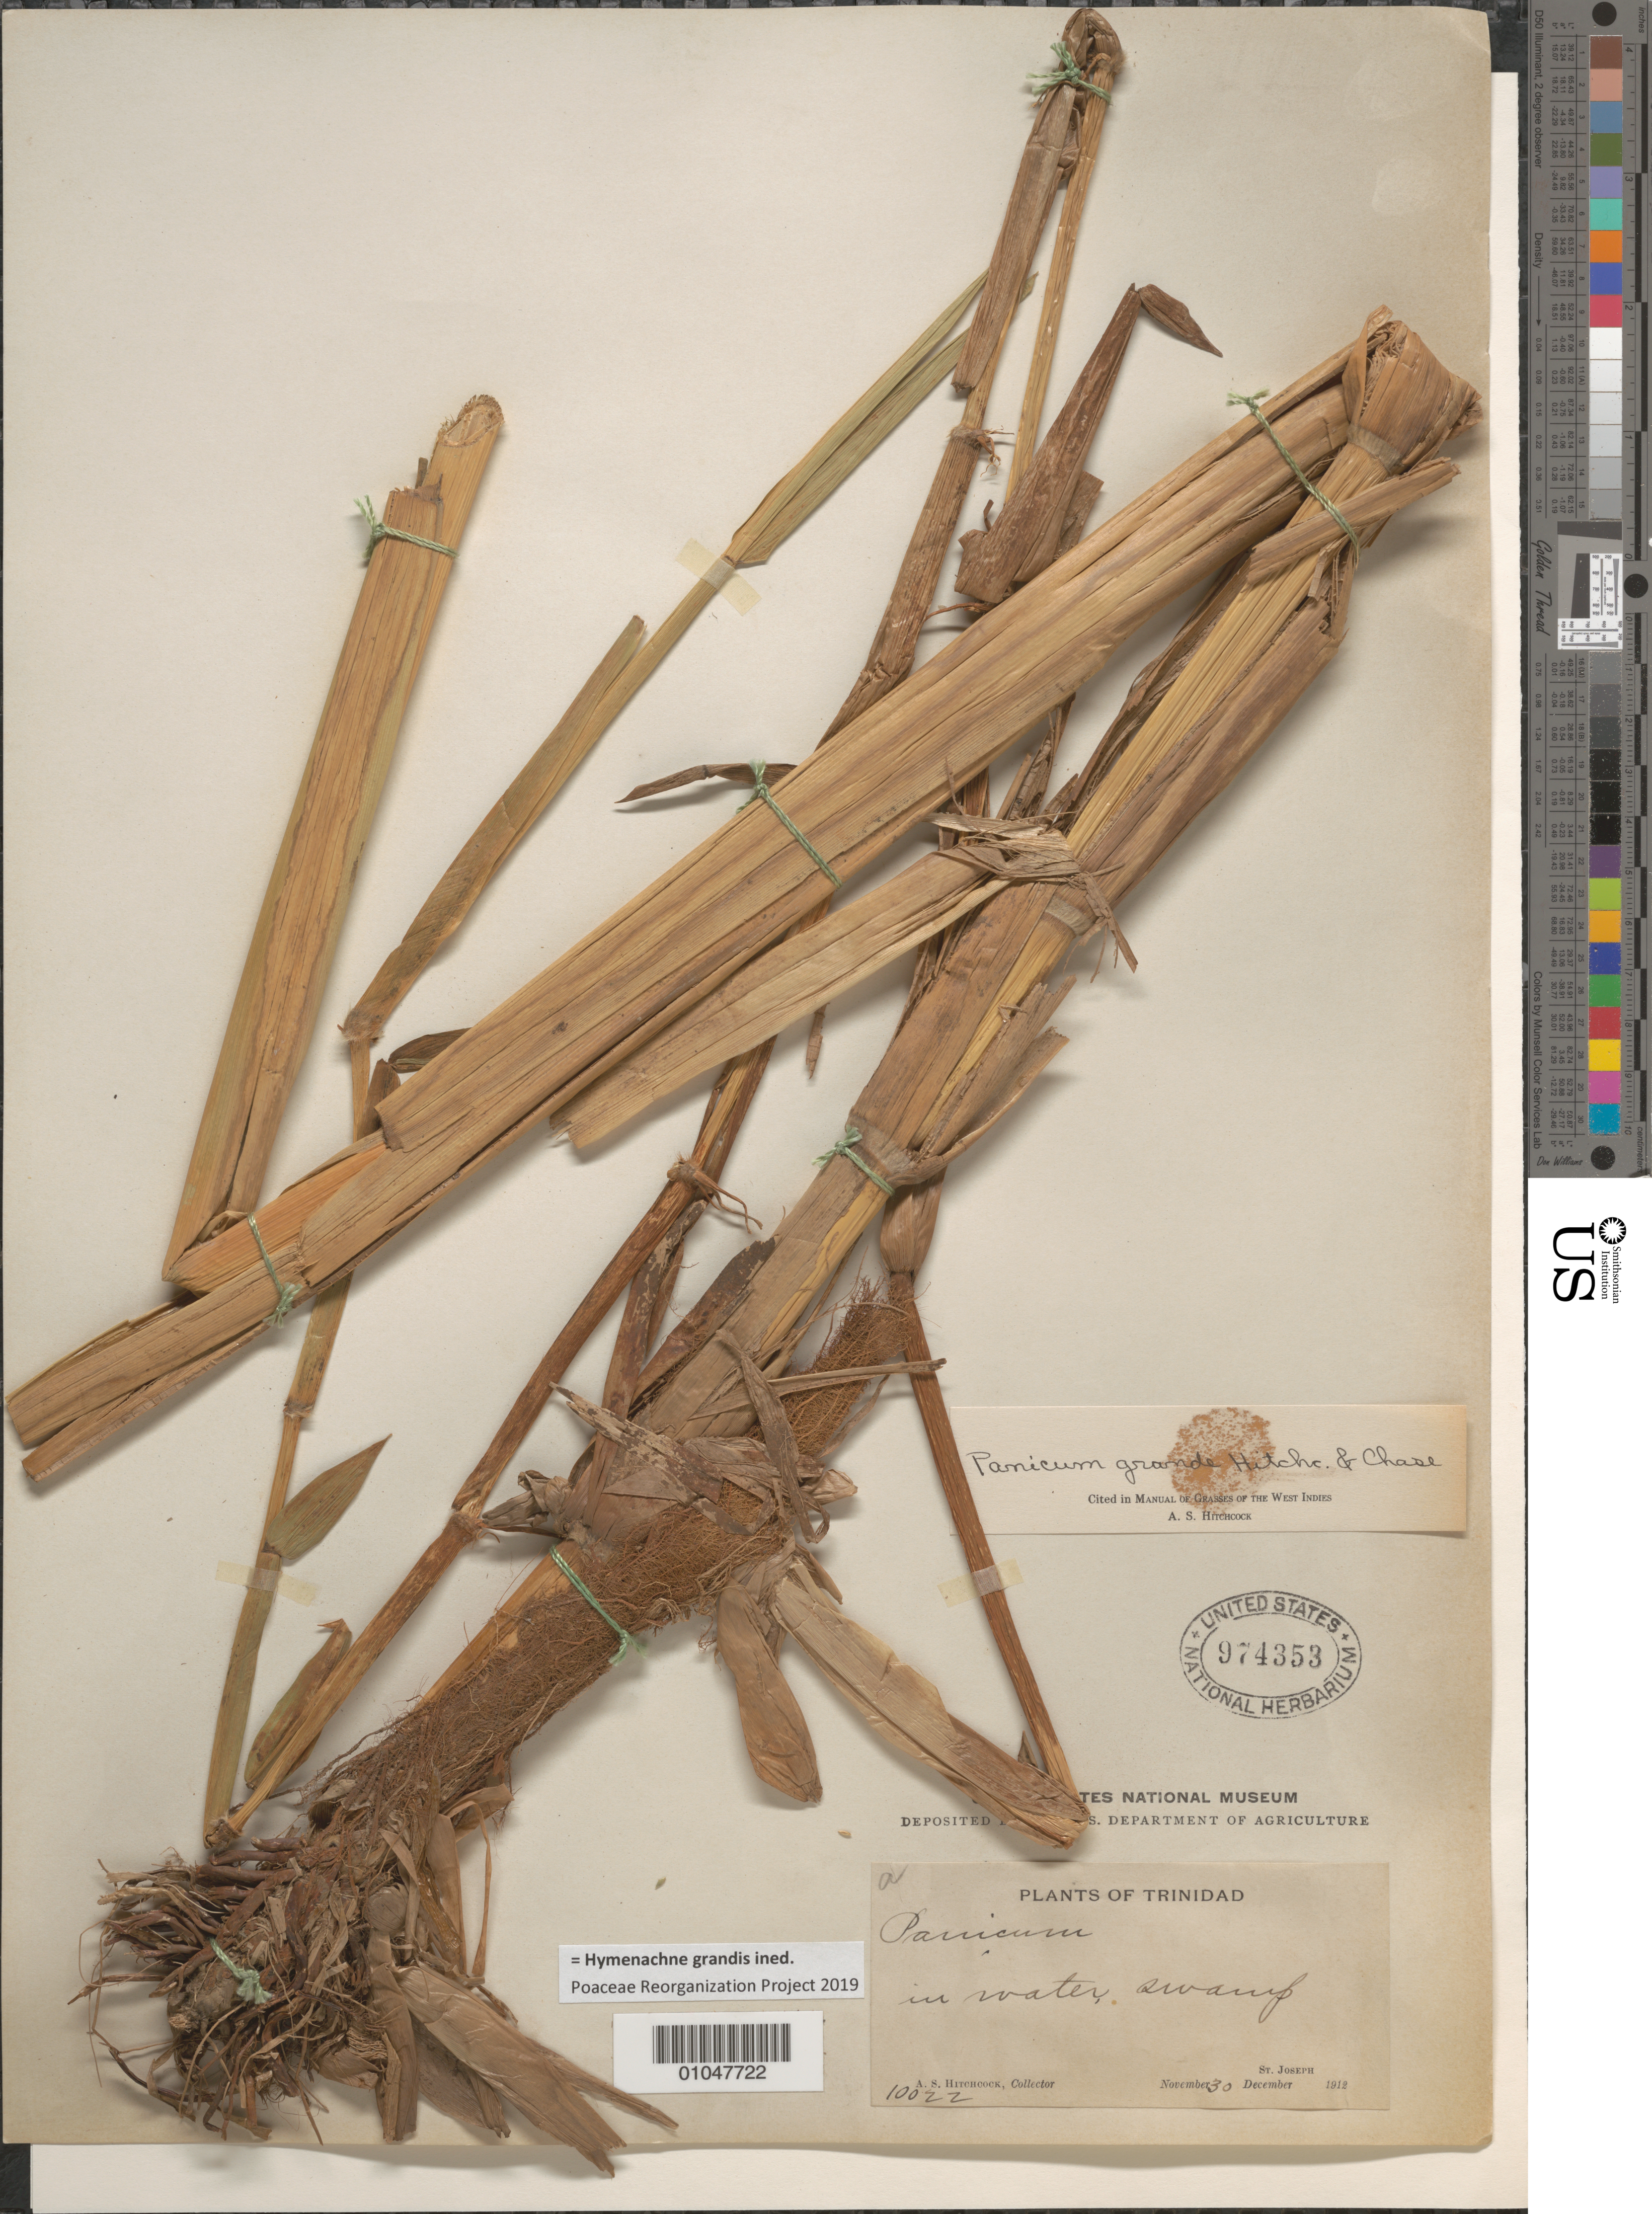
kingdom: Plantae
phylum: Tracheophyta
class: Liliopsida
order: Poales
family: Poaceae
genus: Panicum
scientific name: Panicum grande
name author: Hitchc. & Chase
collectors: A. S. Hitchcock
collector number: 10022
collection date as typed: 30 Nov 1912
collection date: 1912-11-30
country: Trinidad and Tobago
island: Trinidad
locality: St. Joseph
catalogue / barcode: US 974353